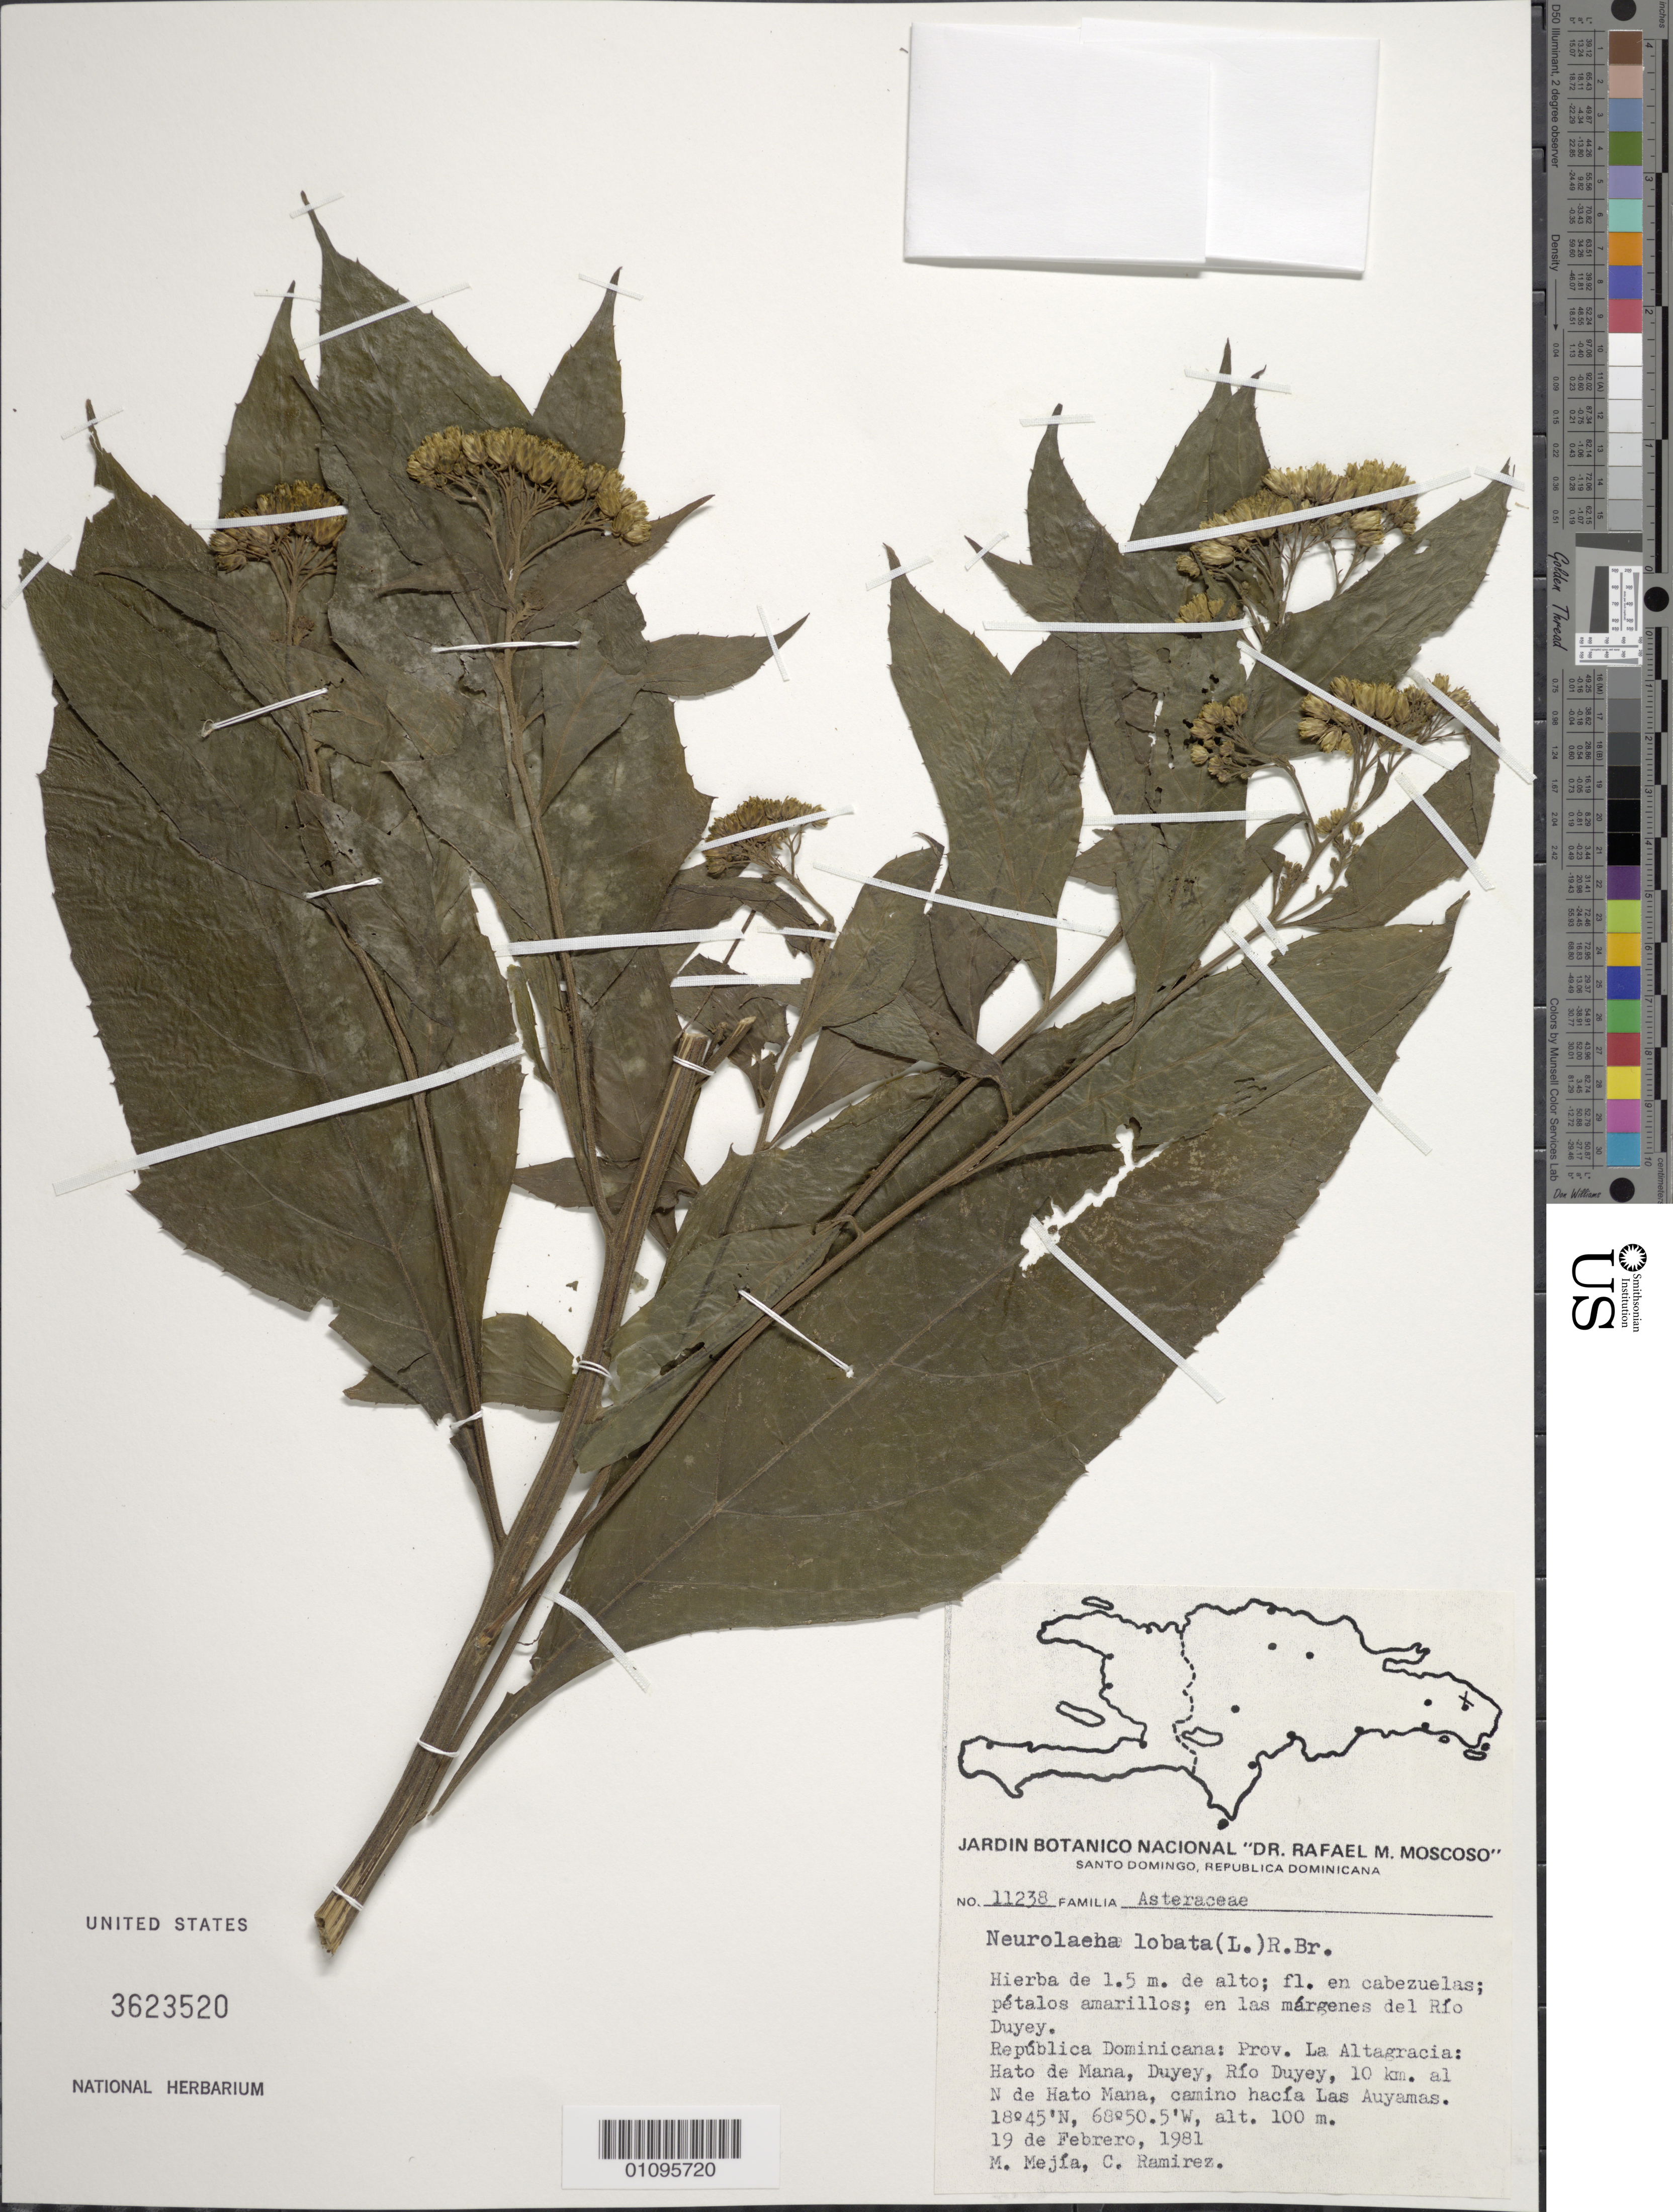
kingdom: Plantae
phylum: Tracheophyta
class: Magnoliopsida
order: Asterales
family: Asteraceae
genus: Neurolaena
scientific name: Neurolaena lobata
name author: (L.) R. Br. ex Cass.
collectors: M. Mejia & C. Ramirez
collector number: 11238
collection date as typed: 19 Feb 1981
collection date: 1981-02-19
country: Dominican Republic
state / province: La Altagracia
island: Hispaniola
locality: Hato de Mana, Duyey, Río Duyey, 10 km al N de Hato Mana, camino hacía Las Auyamas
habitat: En las márgenes del Río Duyey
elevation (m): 100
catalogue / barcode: US 3623520